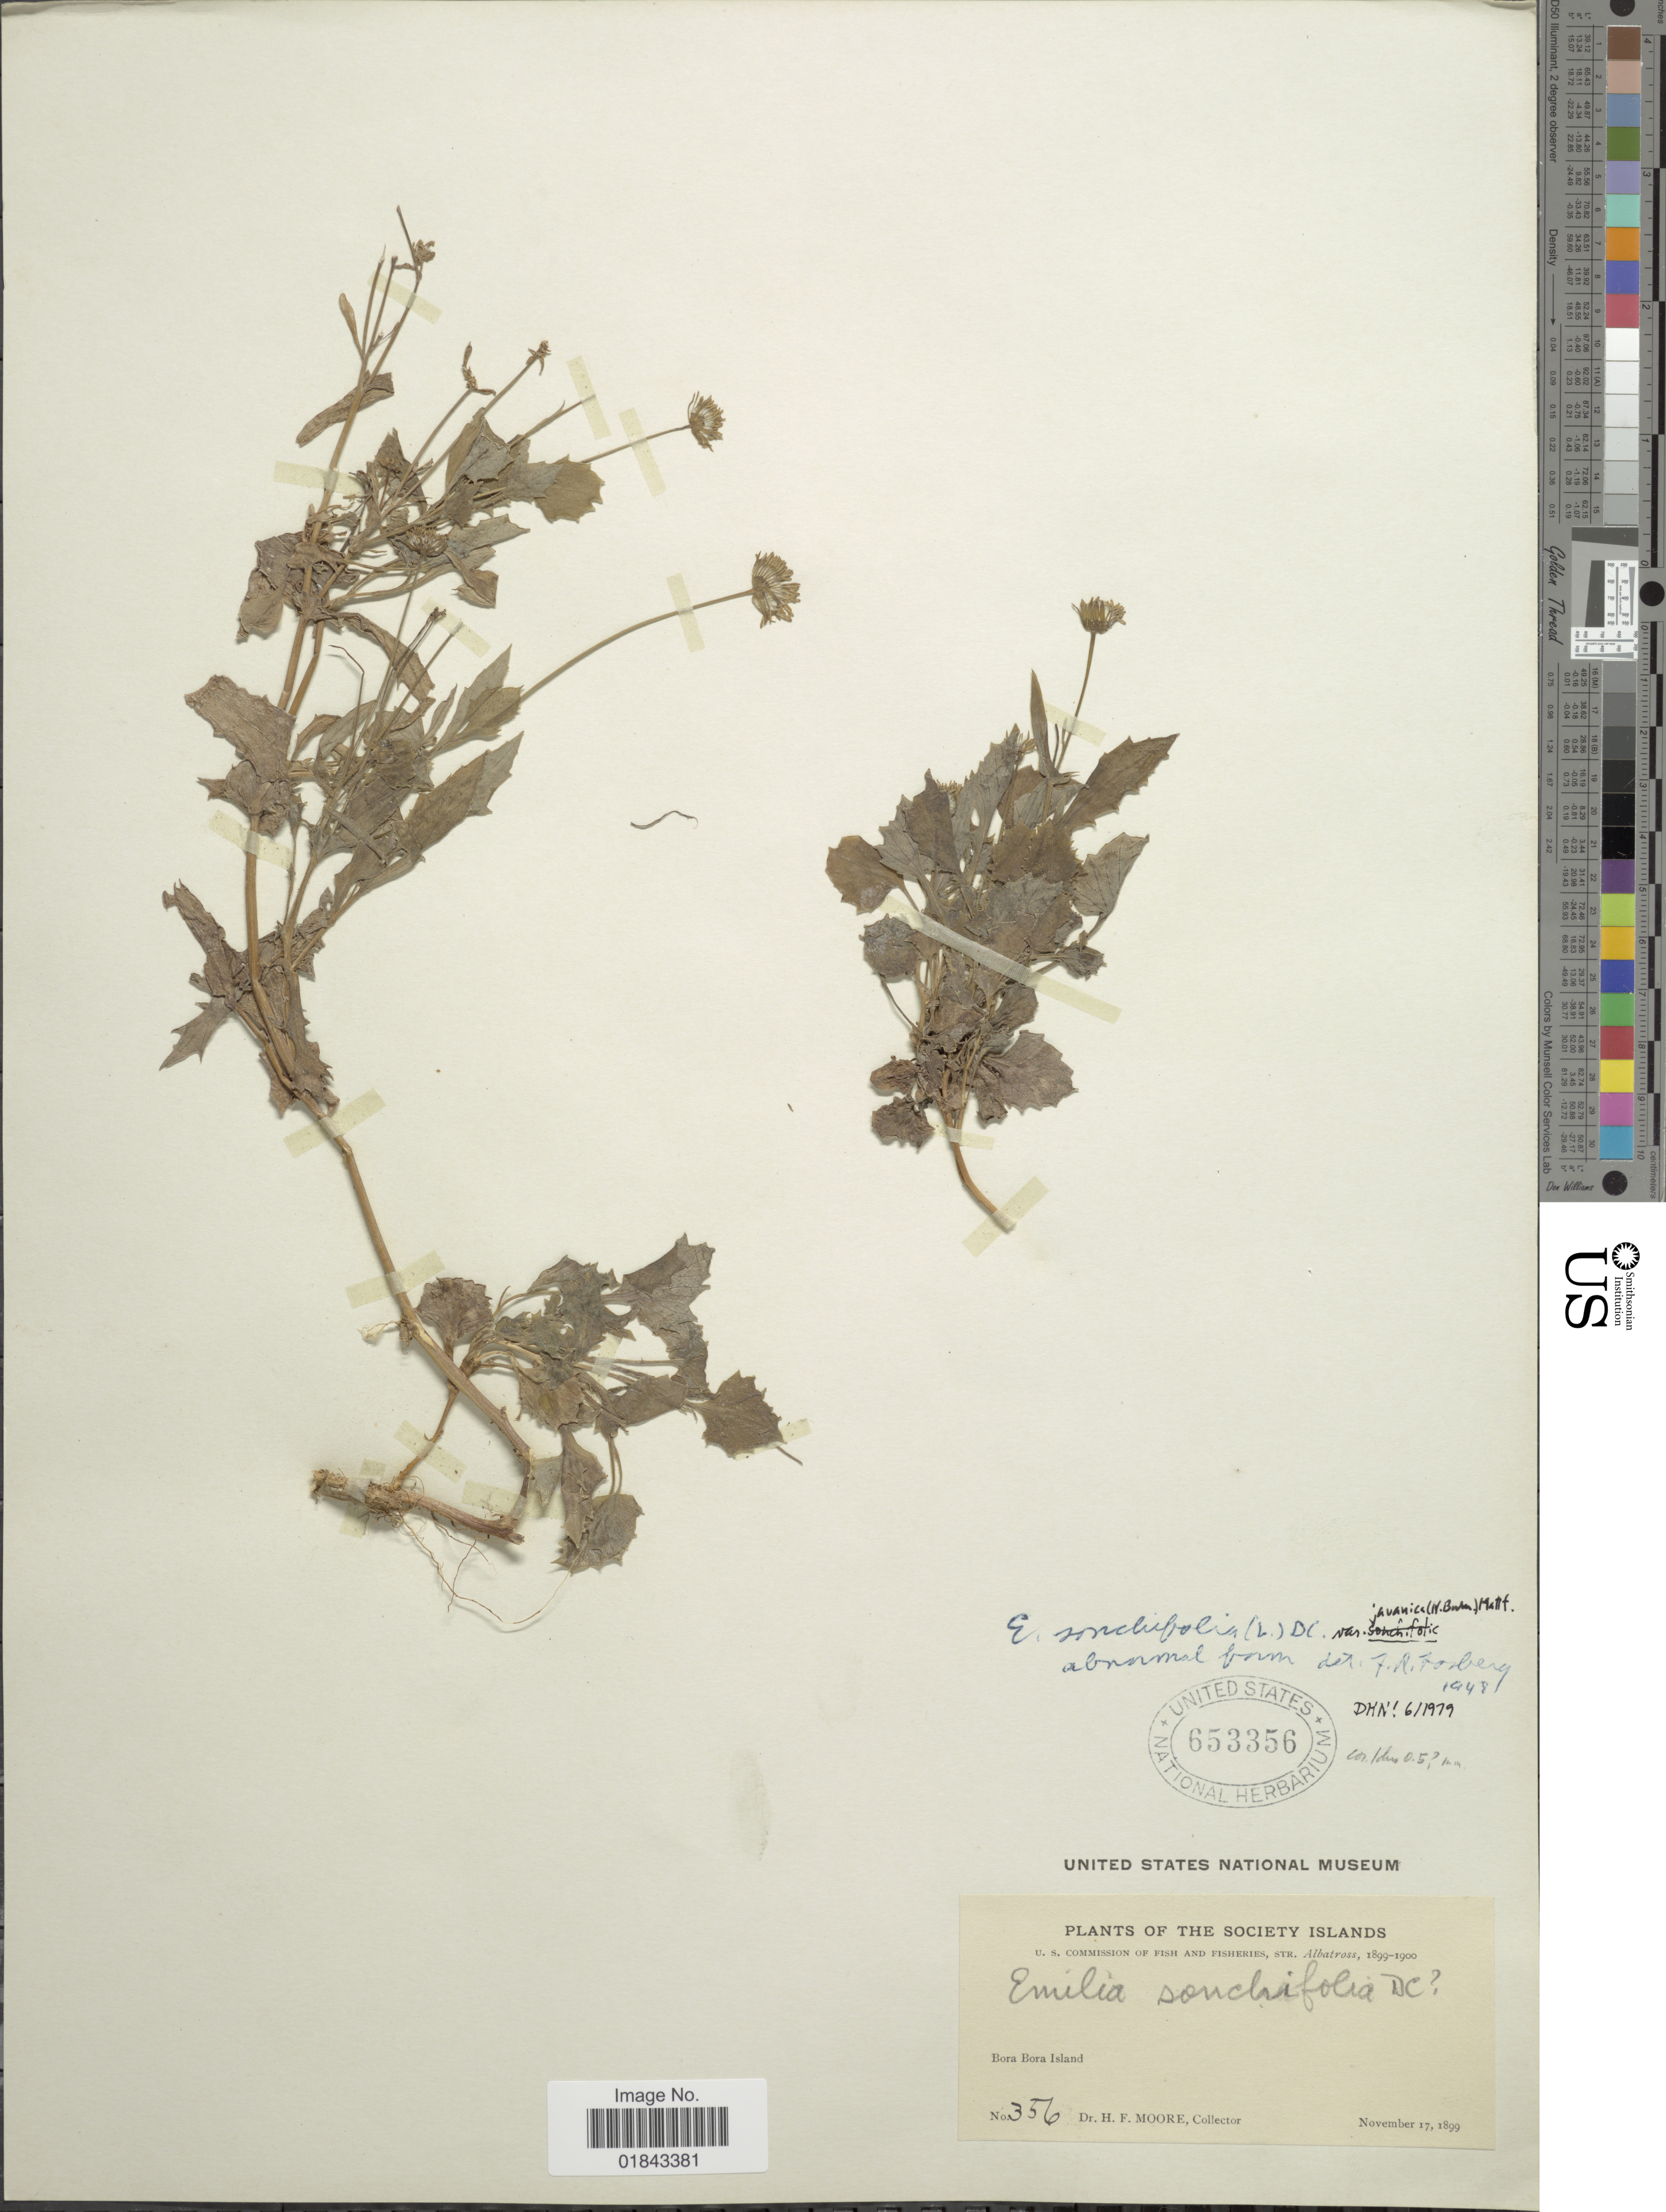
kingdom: Plantae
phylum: Tracheophyta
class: Magnoliopsida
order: Asterales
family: Asteraceae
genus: Emilia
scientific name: Emilia sonchifolia var. javanica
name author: (Burm. f.) Mattf.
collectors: H. F. Moore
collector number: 356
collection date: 1899-11-17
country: French Polynesia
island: Bora Bora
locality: Society Islands, Bora Bora Island.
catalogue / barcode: US 653356